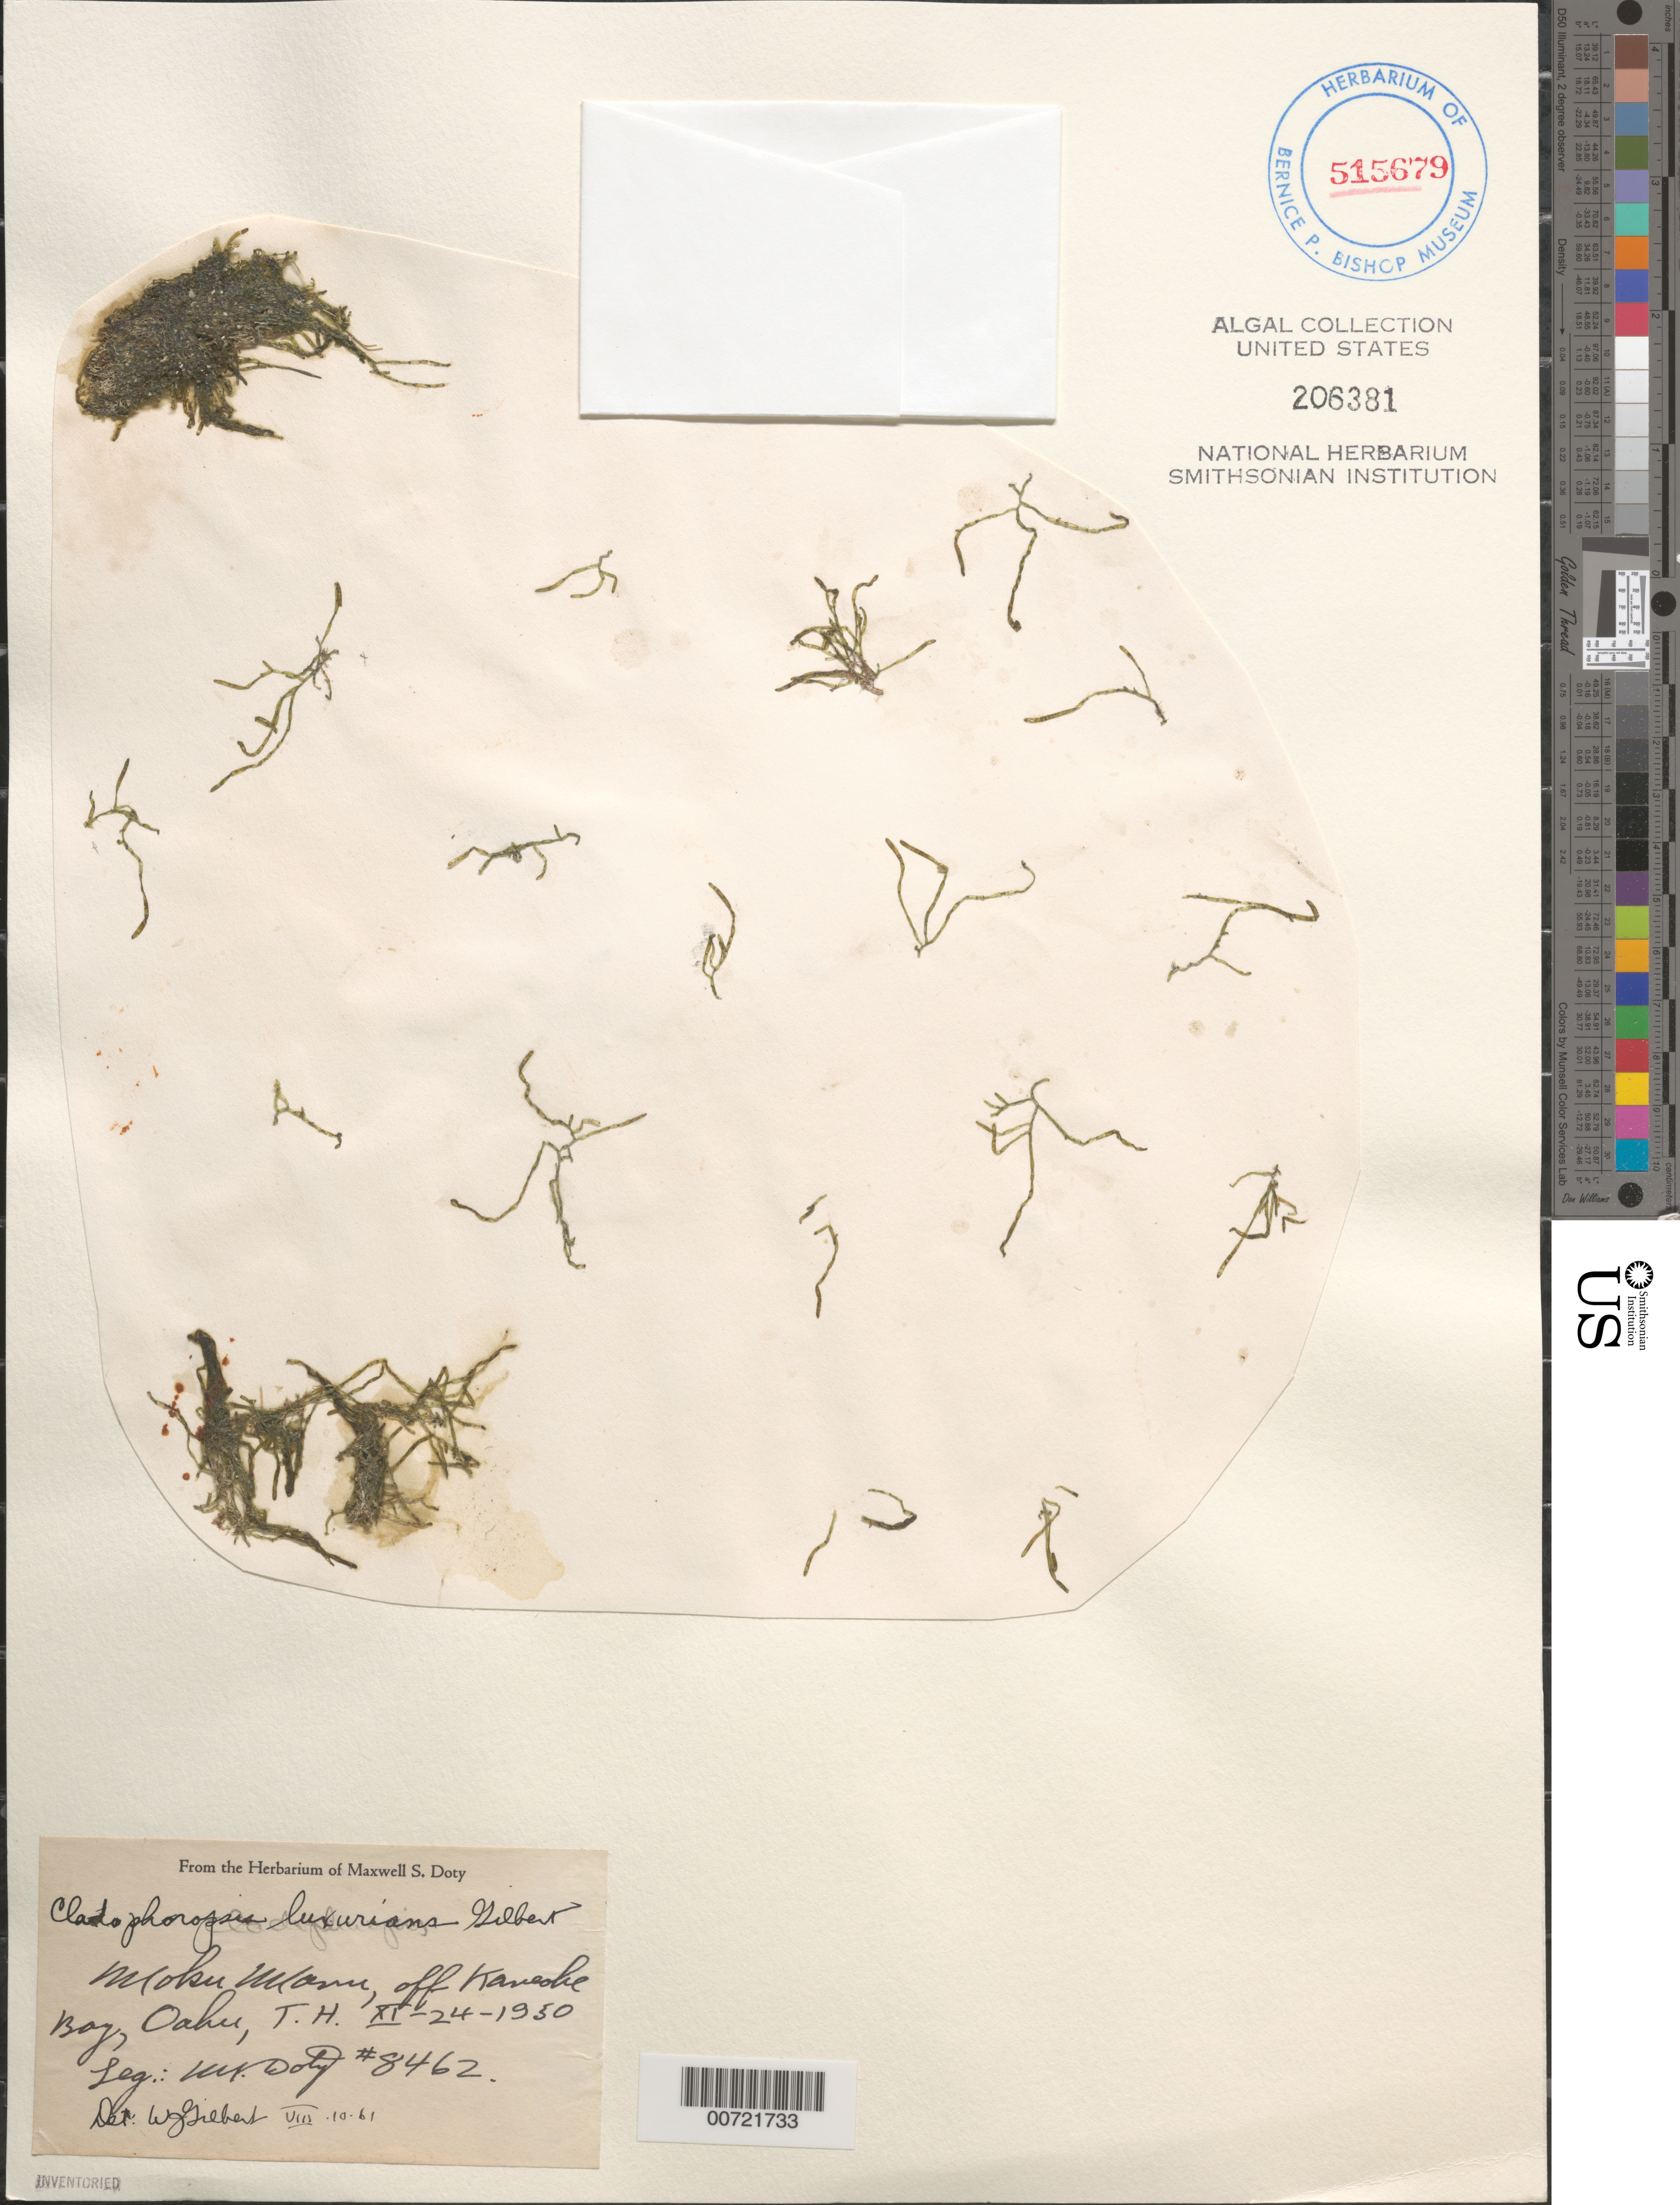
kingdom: Plantae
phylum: Chlorophyta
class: Ulvophyceae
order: Cladophorales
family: Cladophoraceae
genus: Cladophora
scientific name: Cladophora fuliginosa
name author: Kütz.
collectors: M. S. Doty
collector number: MSD 8462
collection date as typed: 24 Nov 1950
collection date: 1950-11-24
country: United States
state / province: Hawaii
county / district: Honolulu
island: Oahu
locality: Moku Manu, off Kaneohe Bay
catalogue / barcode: US 206381